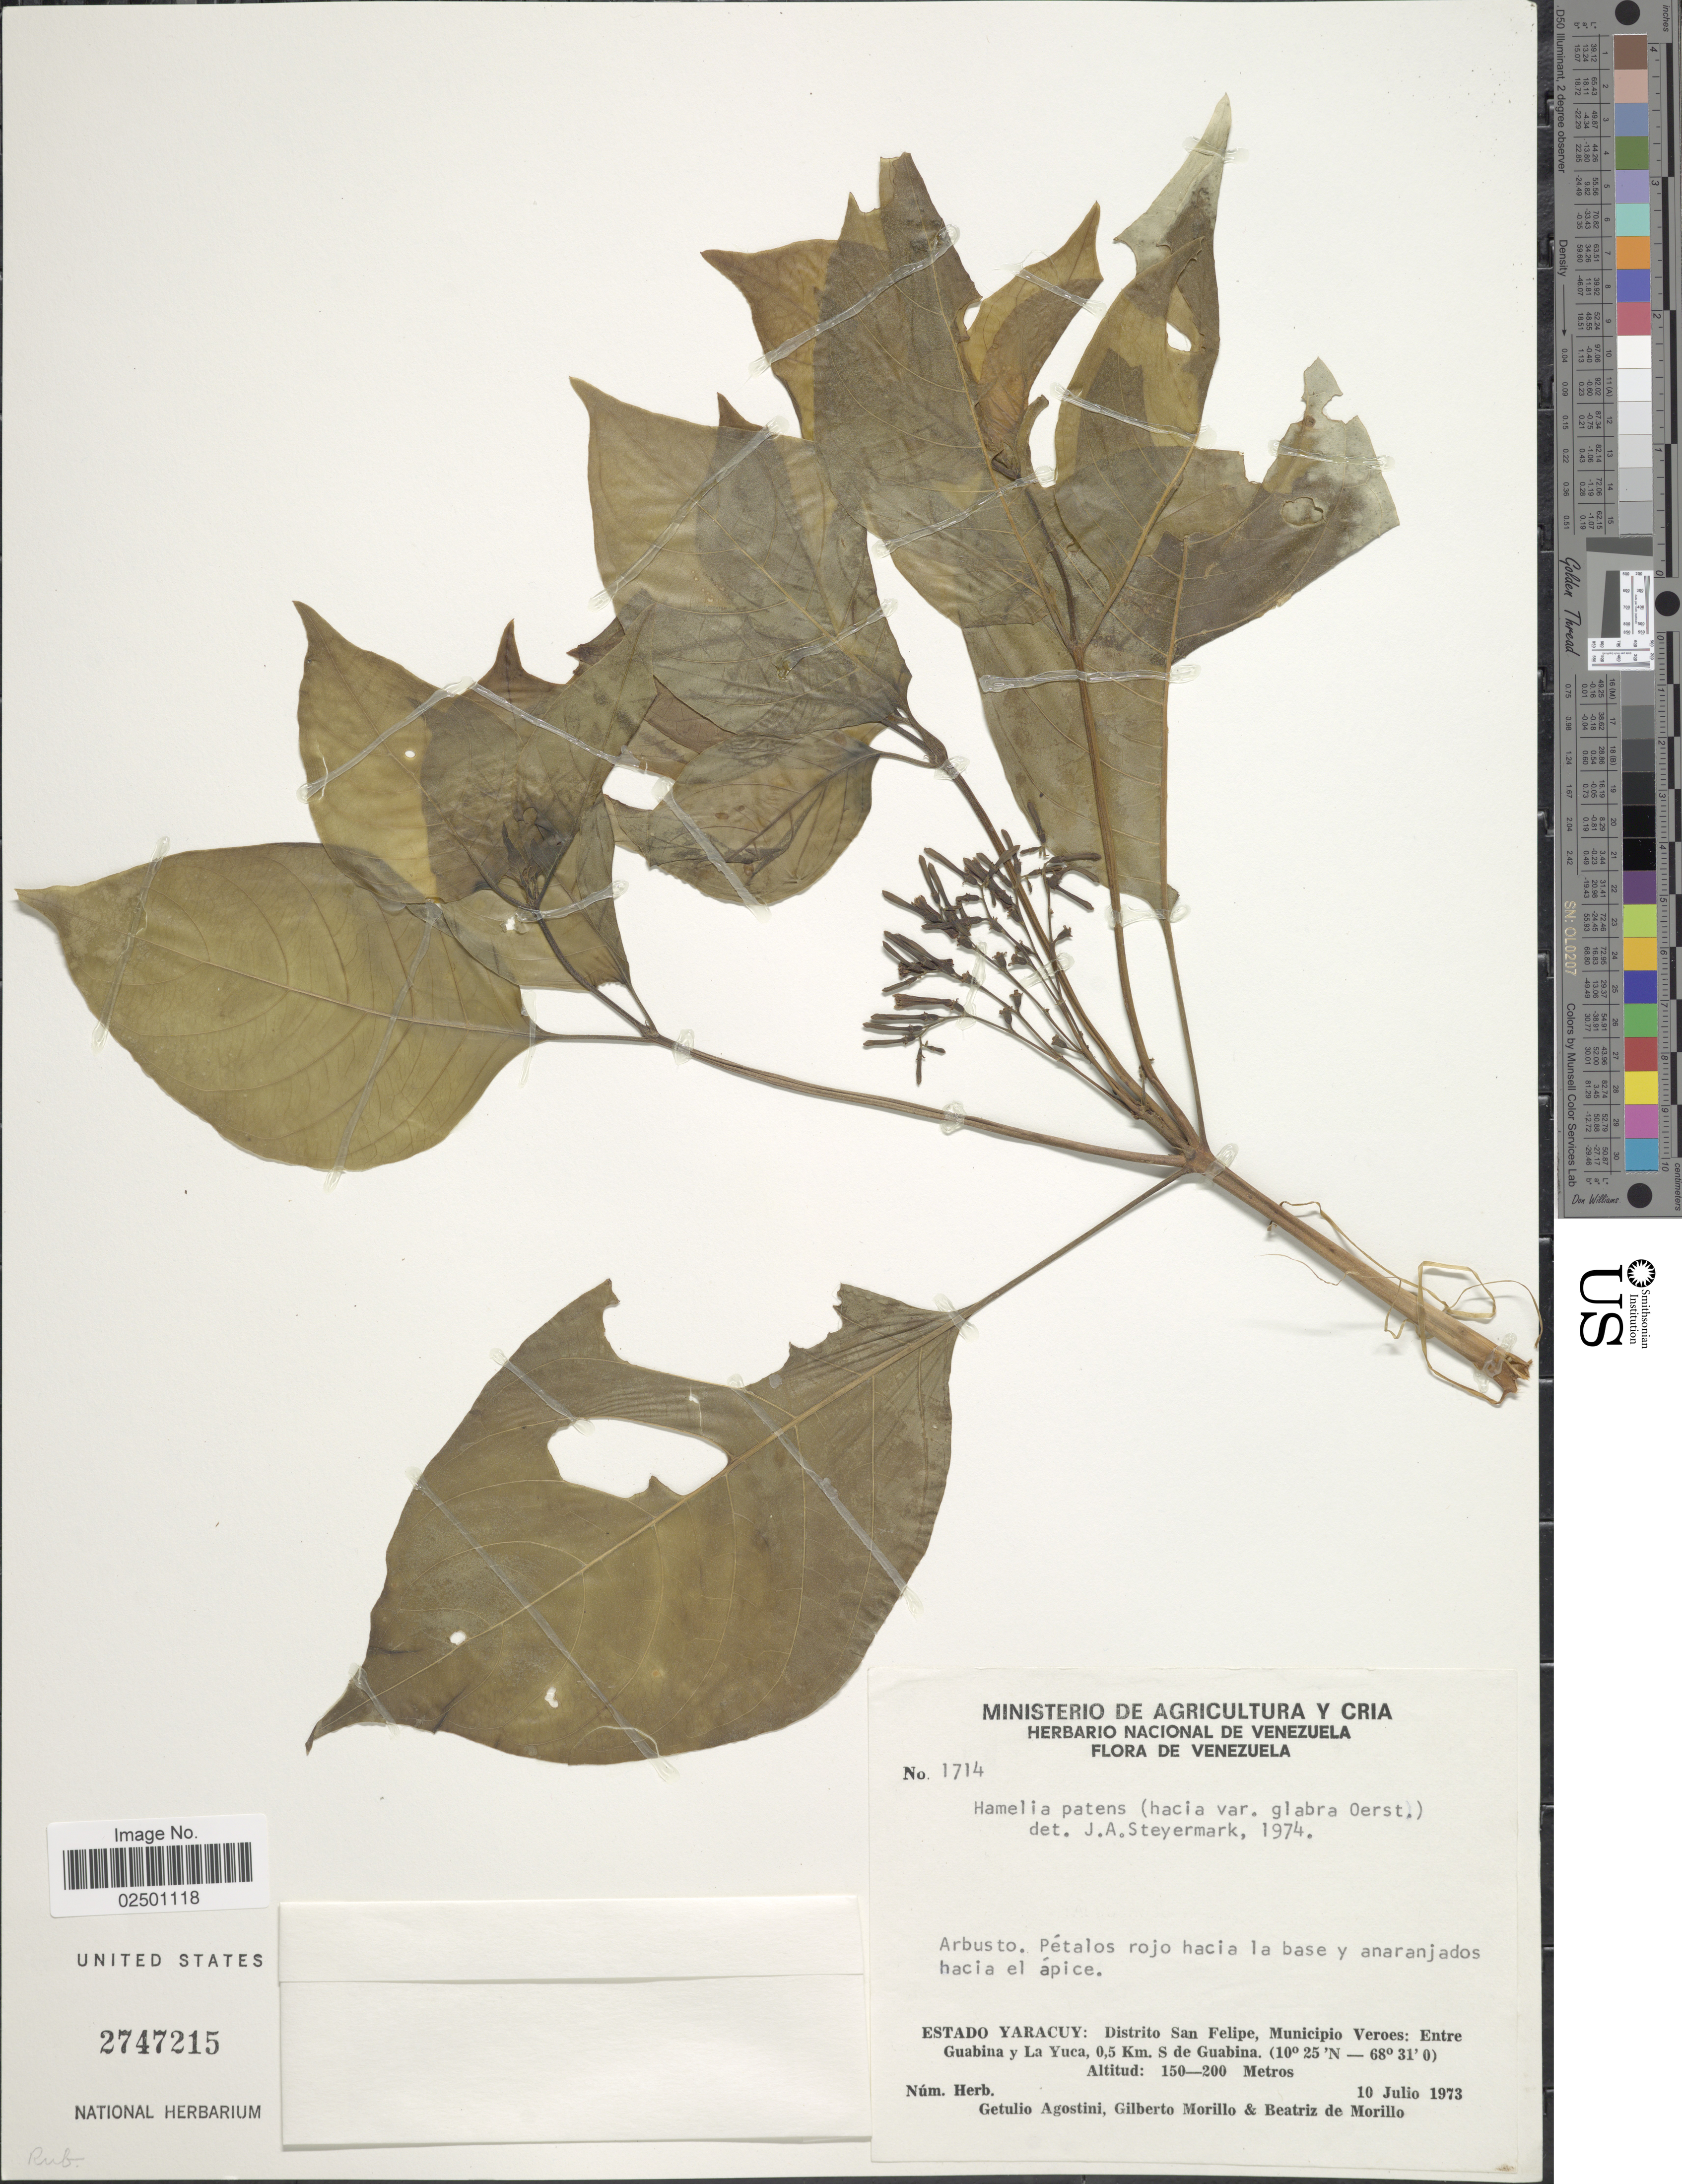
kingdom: Plantae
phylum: Tracheophyta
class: Magnoliopsida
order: Gentianales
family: Rubiaceae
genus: Hamelia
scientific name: Hamelia patens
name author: Jacq.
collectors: G. Agostini, G. N. Morillo & B. Morillo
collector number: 1714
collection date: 1973-07-10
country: Venezuela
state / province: Yaracuy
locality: Estado Yaracuy: Distrito San Felipe, Municipio Veroes: Entre Guabina y La Yuca, 0,5 Km. S de Guabina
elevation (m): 150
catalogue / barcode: US 2747215